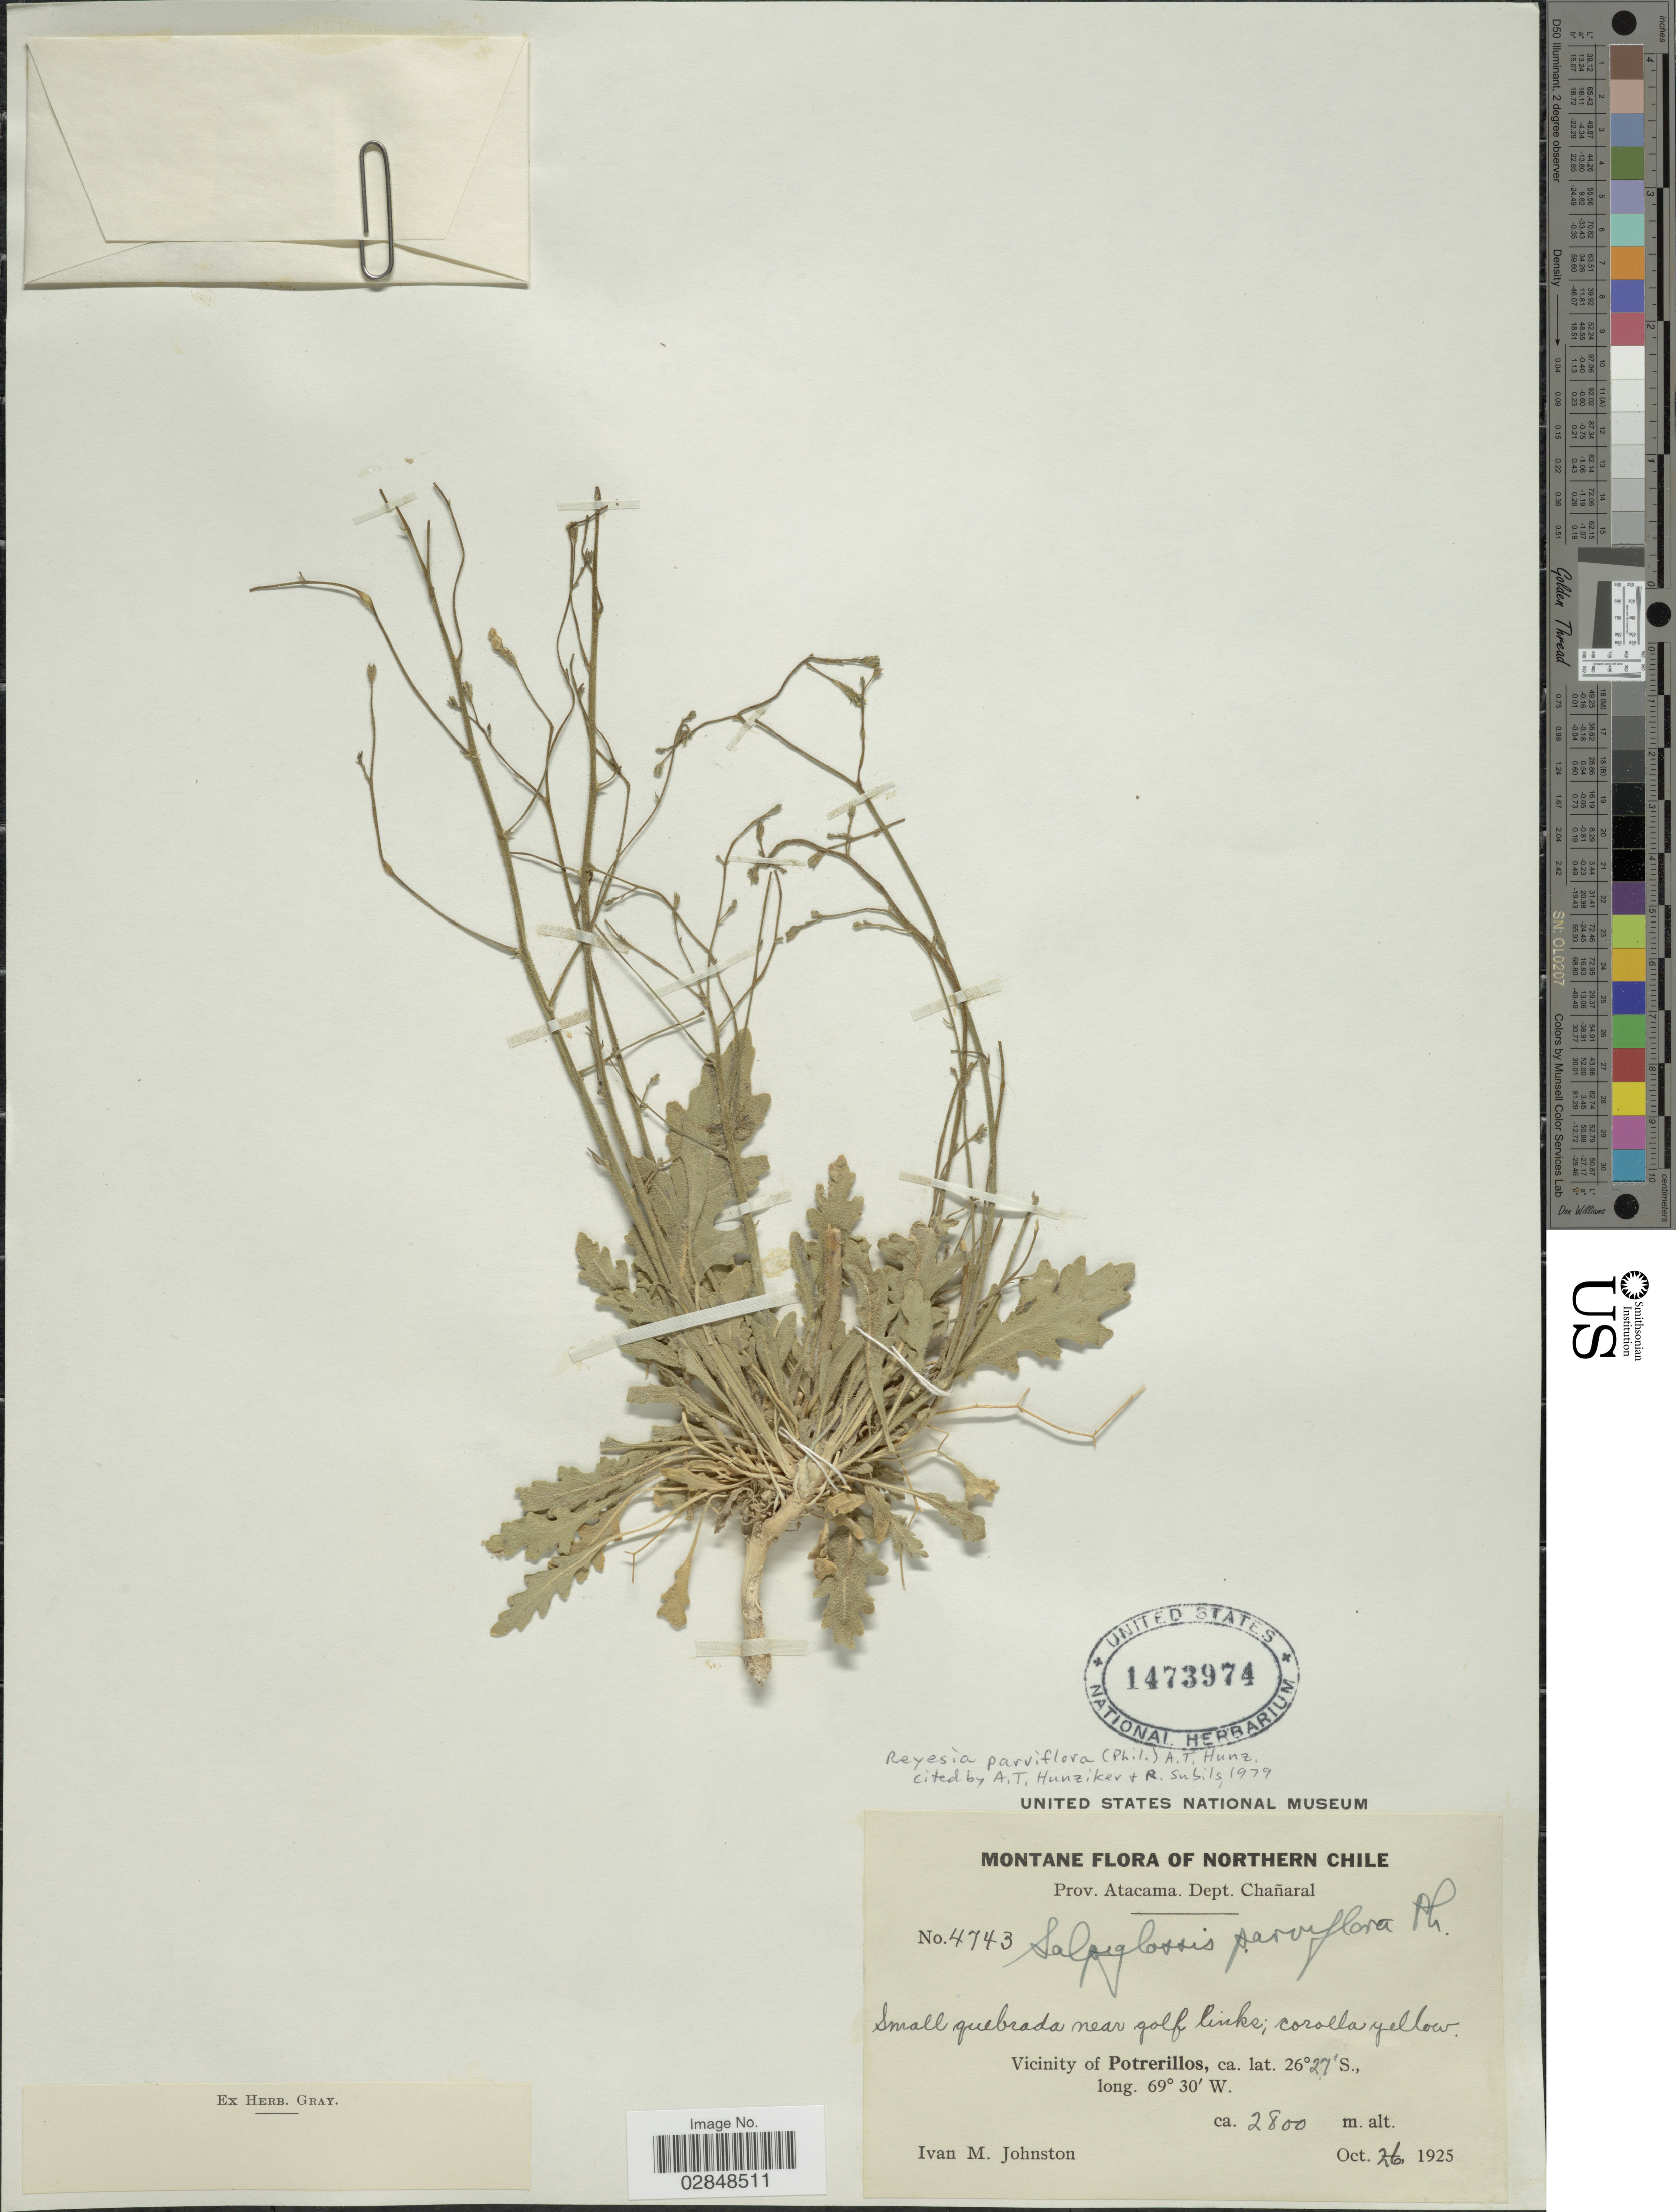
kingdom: Plantae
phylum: Tracheophyta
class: Magnoliopsida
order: Solanales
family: Solanaceae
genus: Reyesia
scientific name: Reyesia parviflora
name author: (Phil.) Hunz.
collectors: I.M. Johnston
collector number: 4743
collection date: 1925-10-26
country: Chile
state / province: Atacama (III)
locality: Northern Chile. Dept. Chañaral. Vicinity of Potrerillos.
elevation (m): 2800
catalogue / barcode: US 1473974